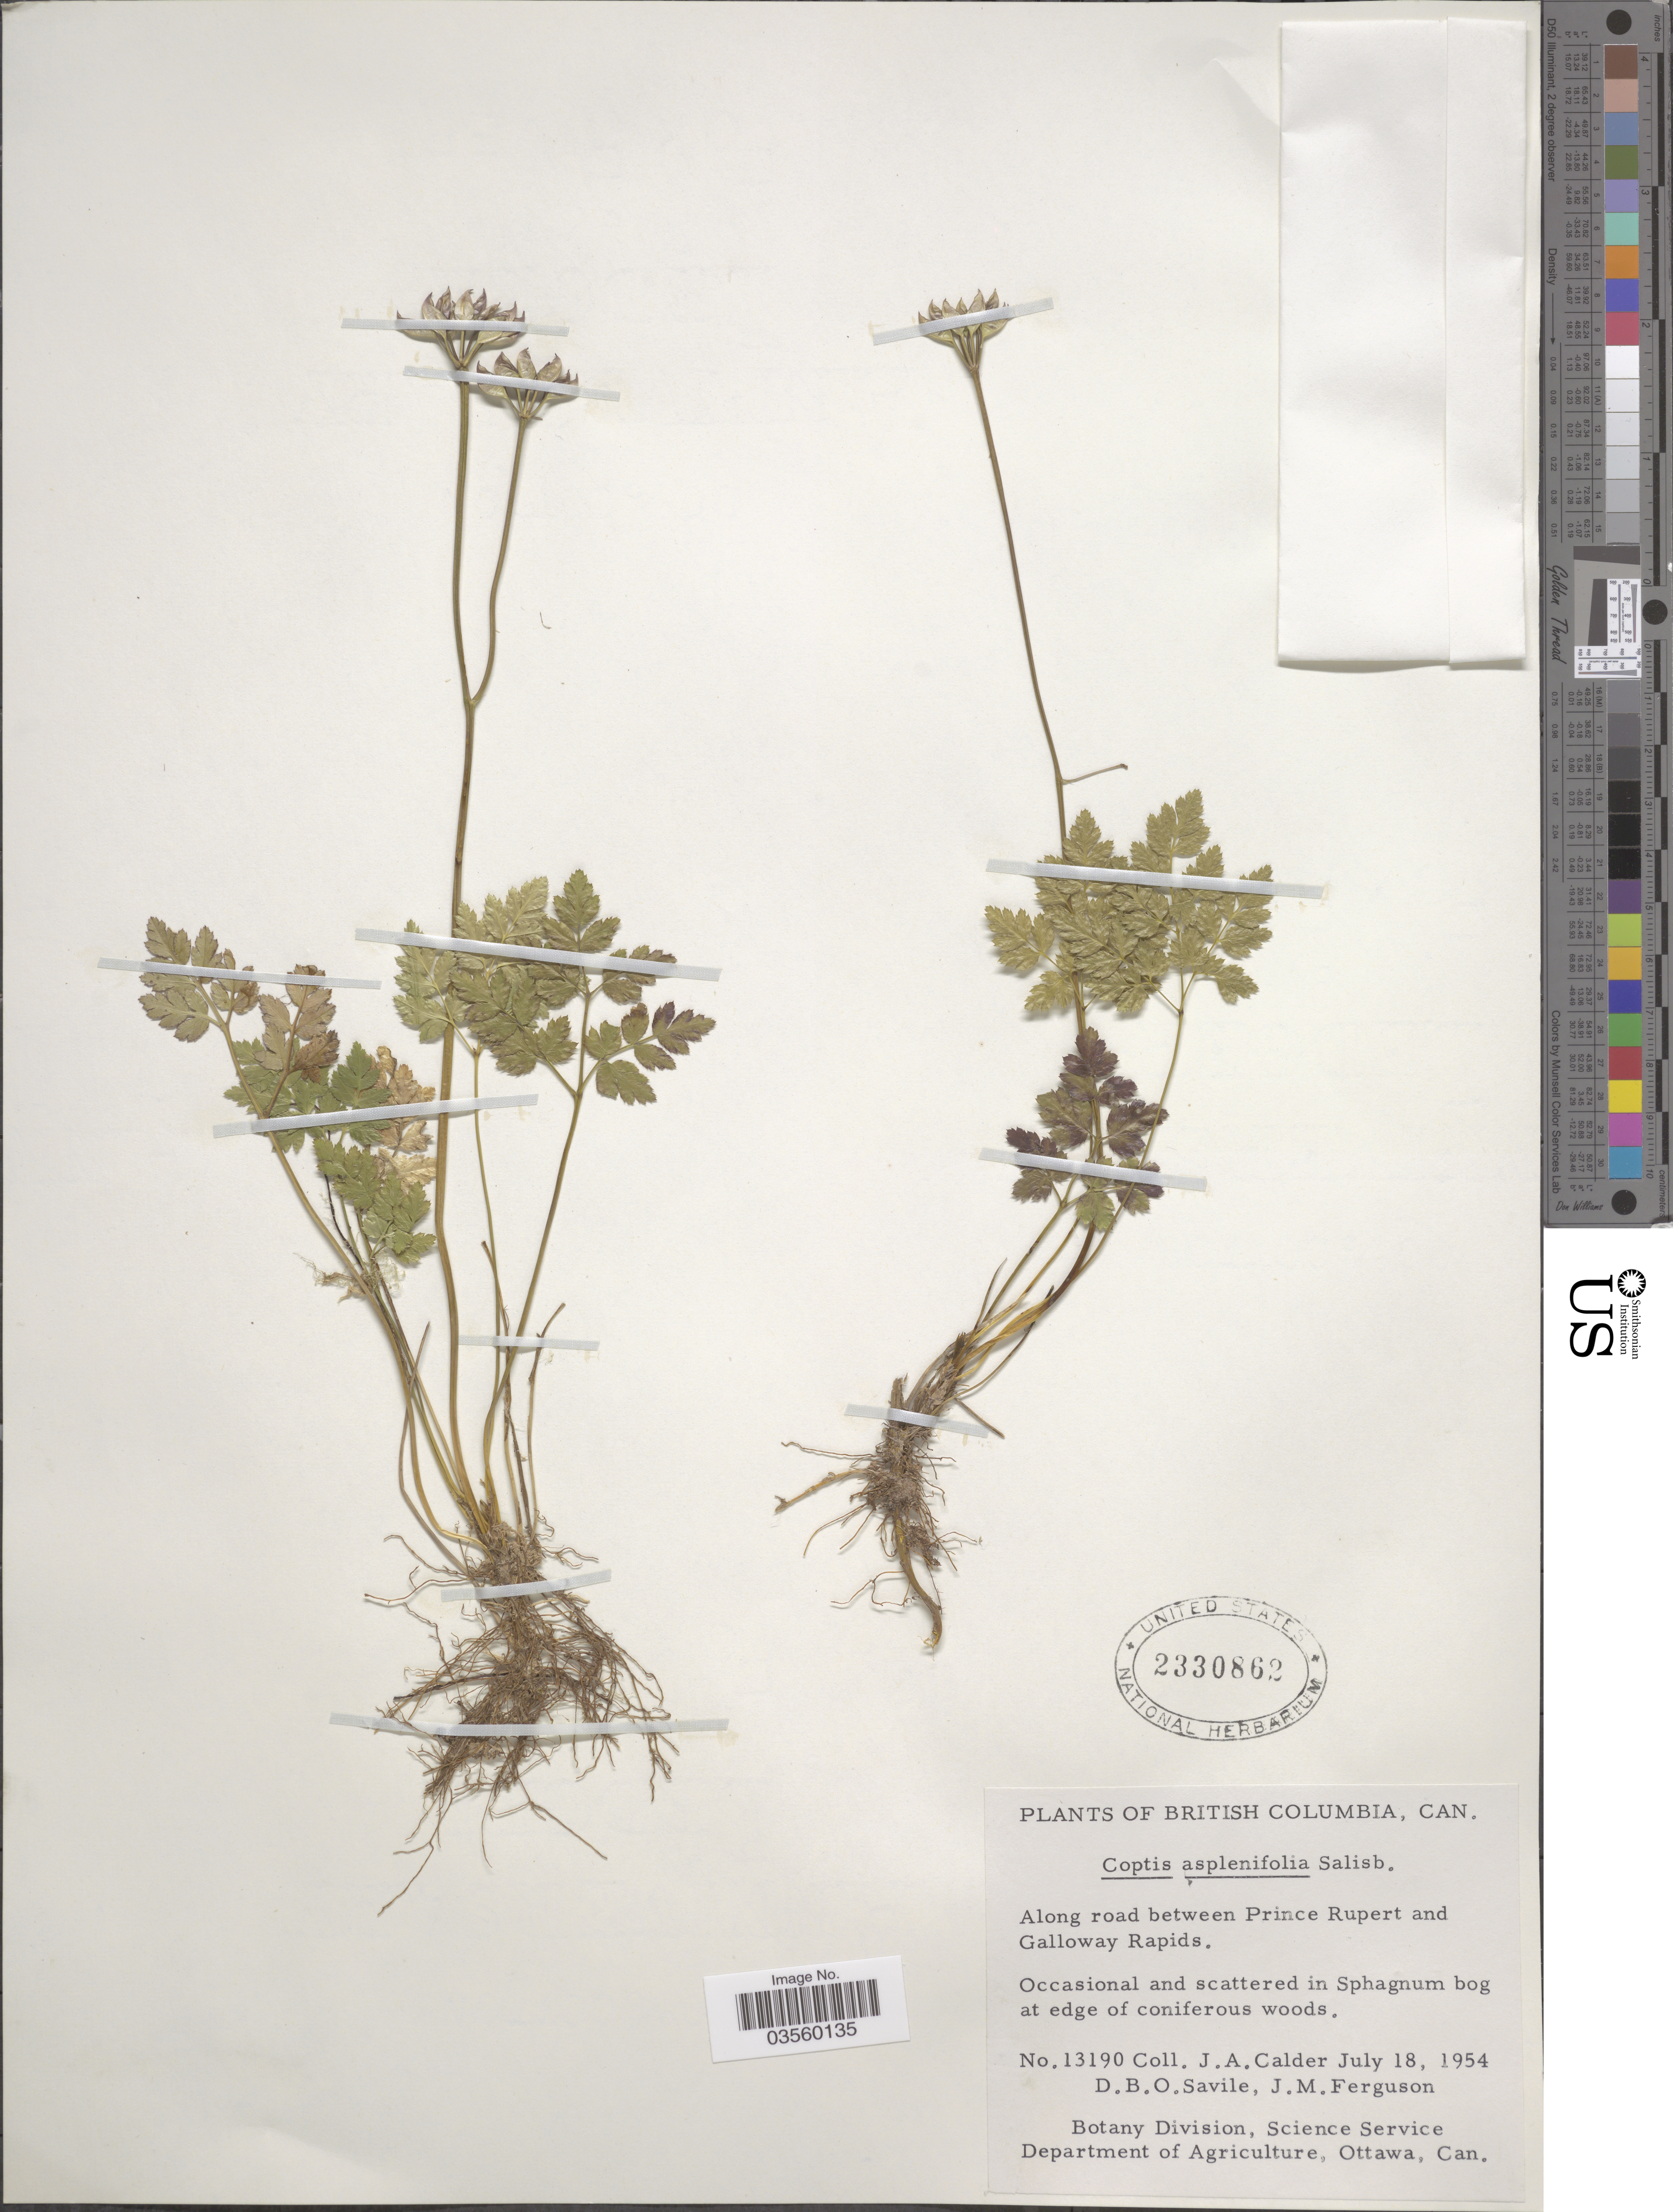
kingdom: Plantae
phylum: Tracheophyta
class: Magnoliopsida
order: Ranunculales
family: Ranunculaceae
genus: Coptis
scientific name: Coptis asplenifolia ined ?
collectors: J. A. Calder, D. Savile & J. M. Ferguson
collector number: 13190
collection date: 1954-07-18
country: Canada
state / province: British Columbia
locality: Along road between Prince Rupert and Galloway Rapids.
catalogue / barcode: US 2330862